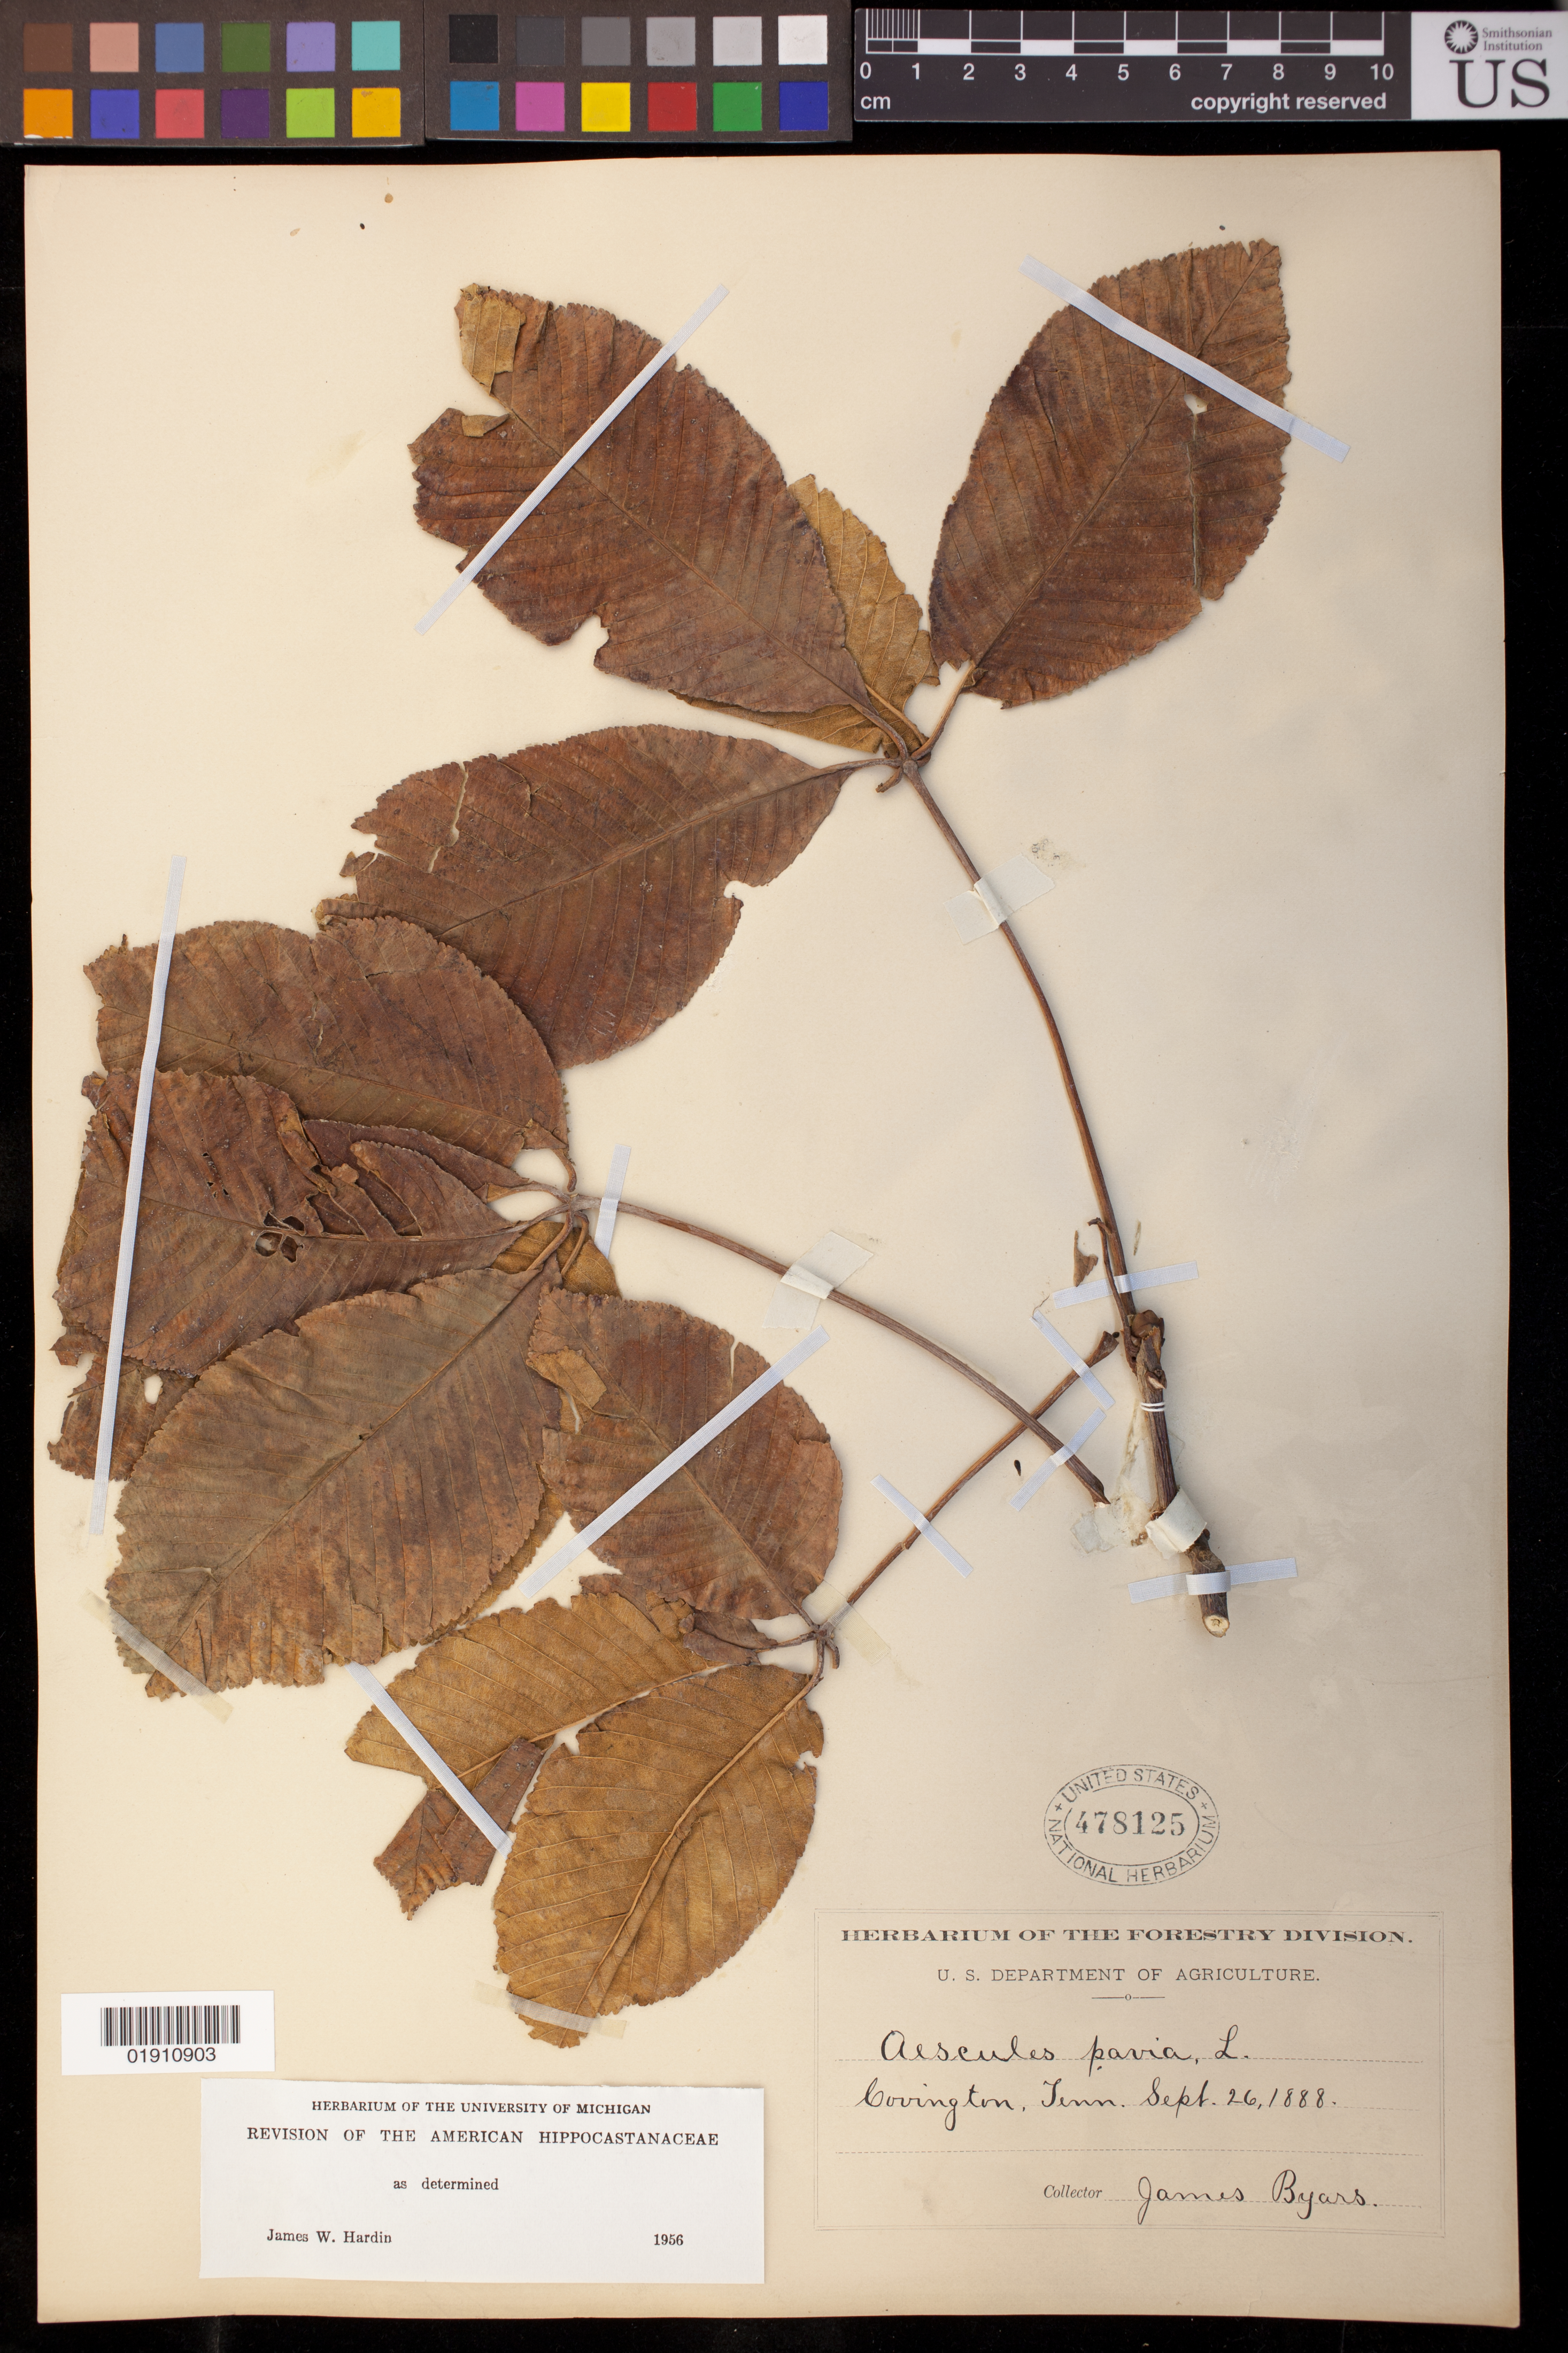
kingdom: Plantae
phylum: Tracheophyta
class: Magnoliopsida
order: Sapindales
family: Sapindaceae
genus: Aesculus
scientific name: Aesculus pavia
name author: L.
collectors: J. Byars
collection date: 1888-09-26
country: United States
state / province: Tennessee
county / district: Tipton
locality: Covington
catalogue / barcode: US 478125